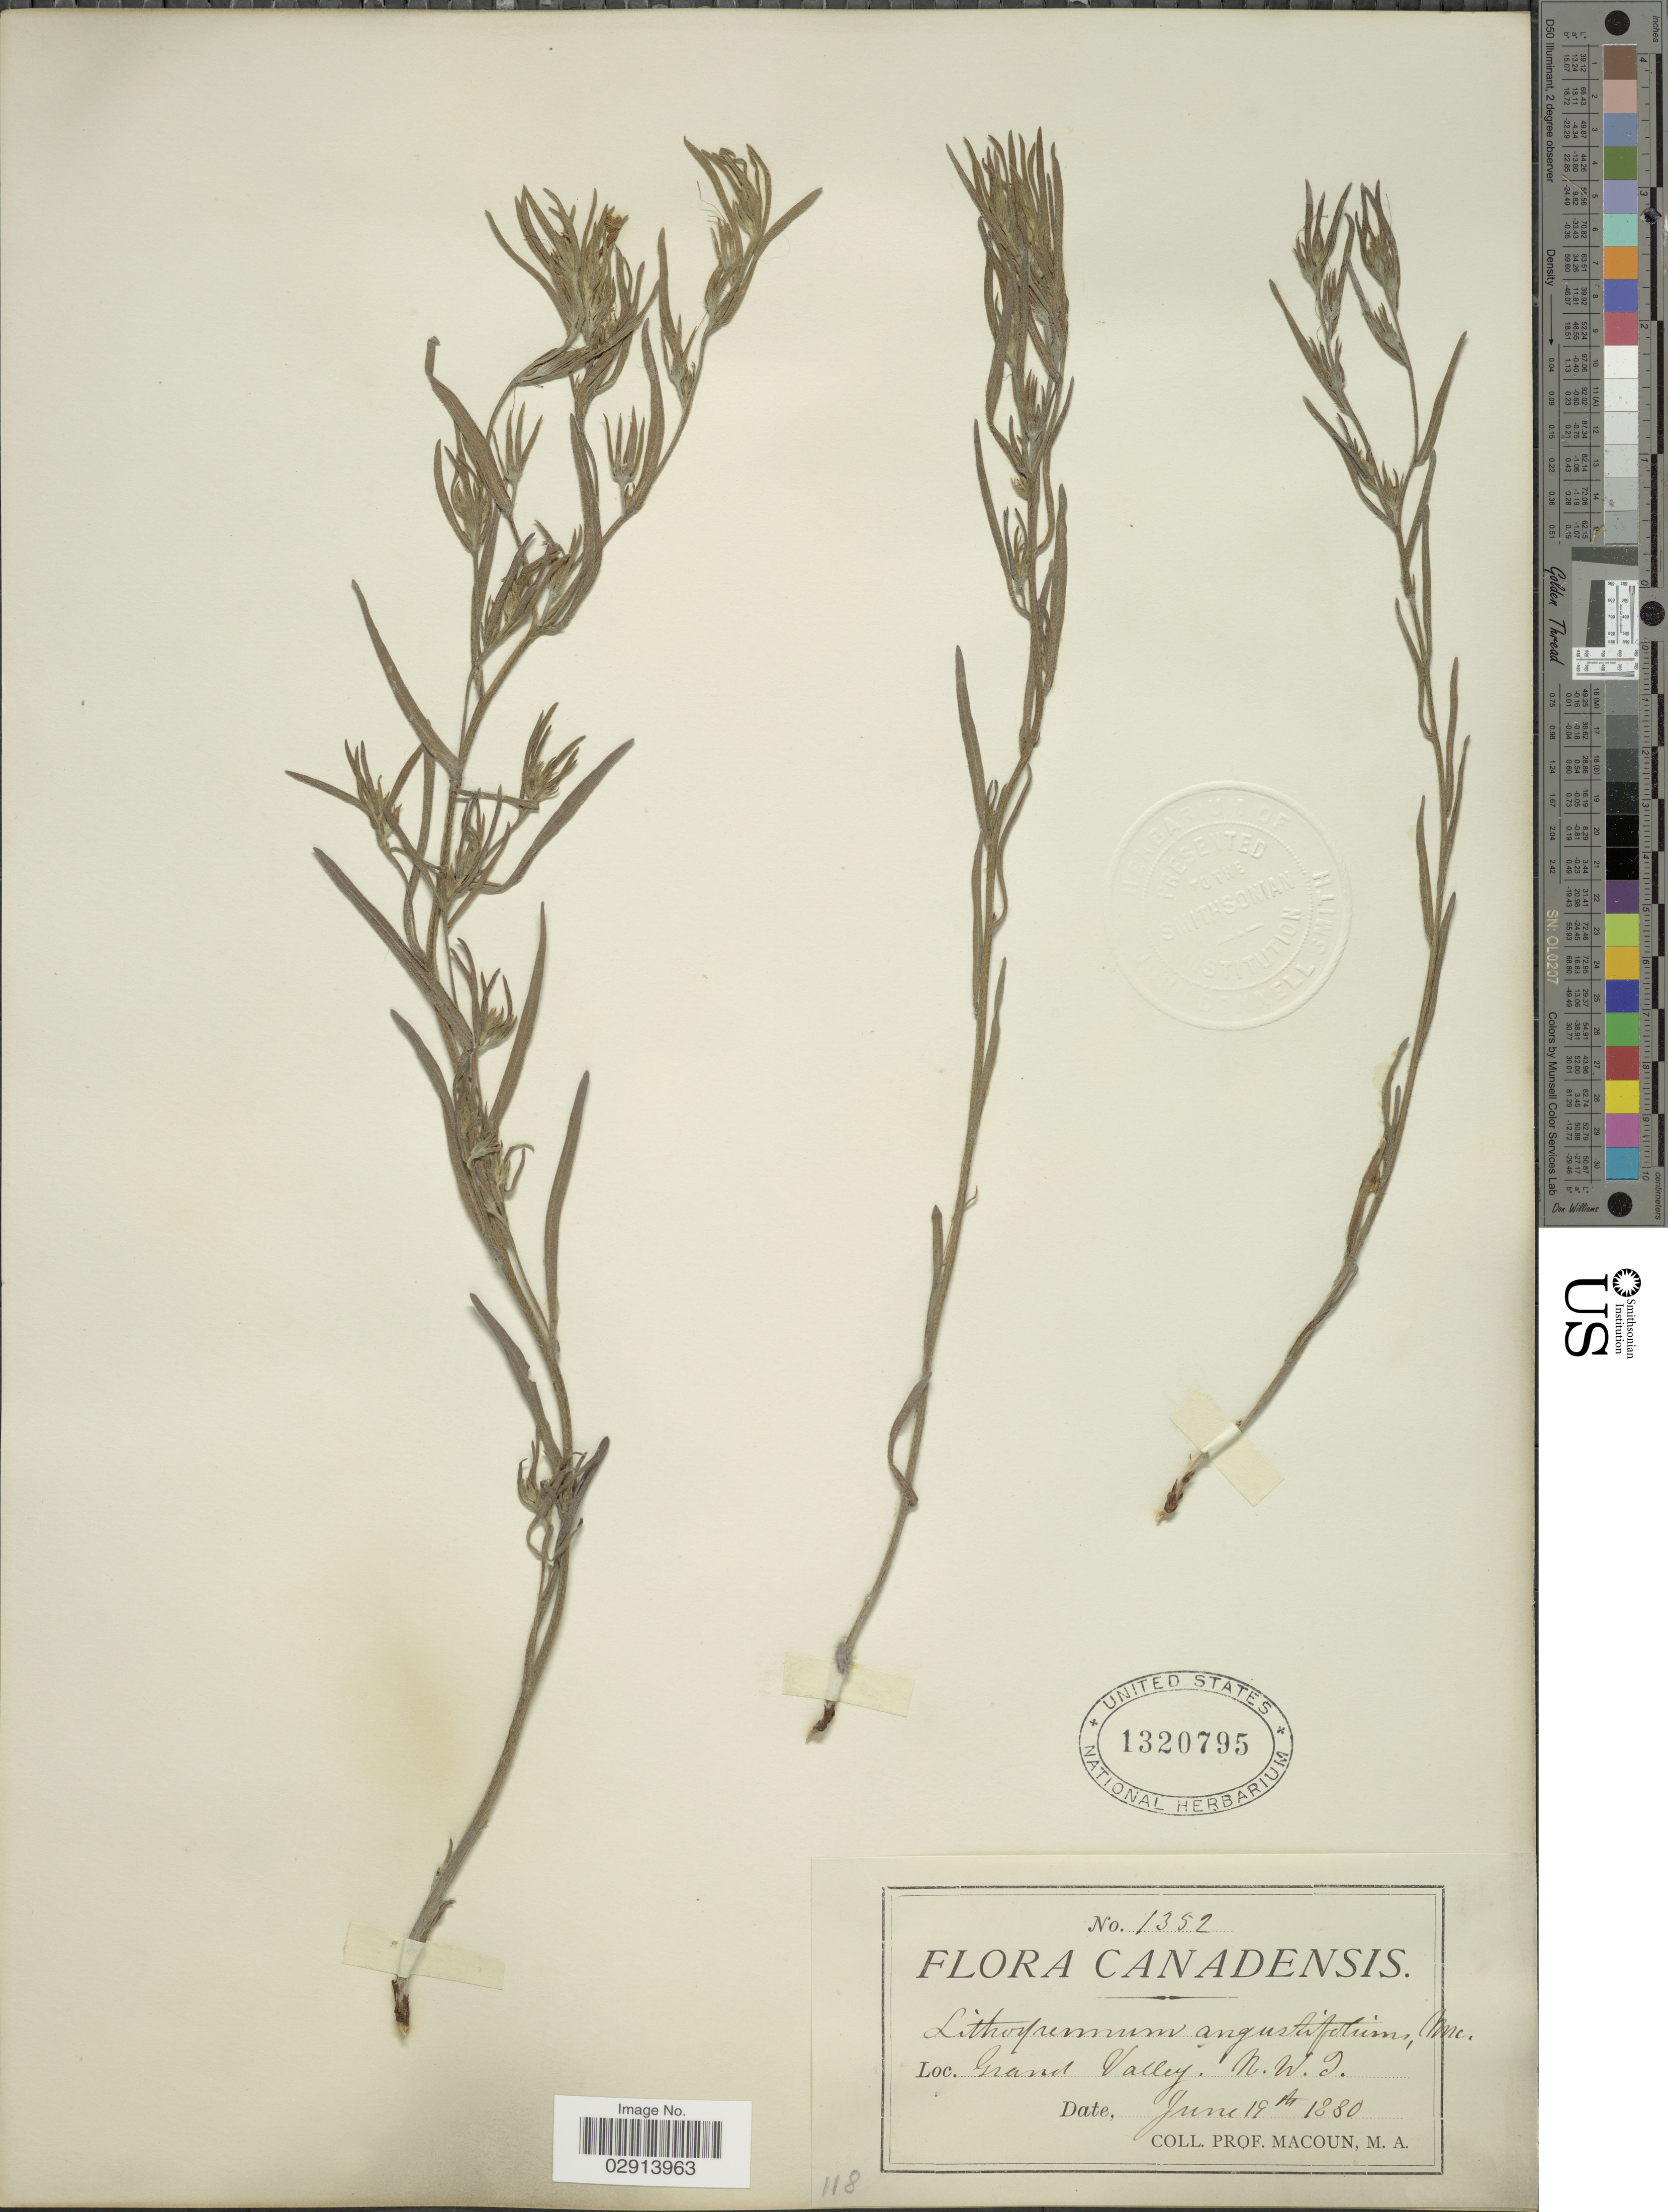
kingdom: Plantae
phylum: Tracheophyta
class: Magnoliopsida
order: Boraginales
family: Boraginaceae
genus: Lithospermum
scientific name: Lithospermum incisum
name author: Lehm.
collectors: M. Macoun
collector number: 1352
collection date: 1880-06-19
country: Canada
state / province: Northwest Territories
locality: Grand Valley. N.W.T.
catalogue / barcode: US 1320795